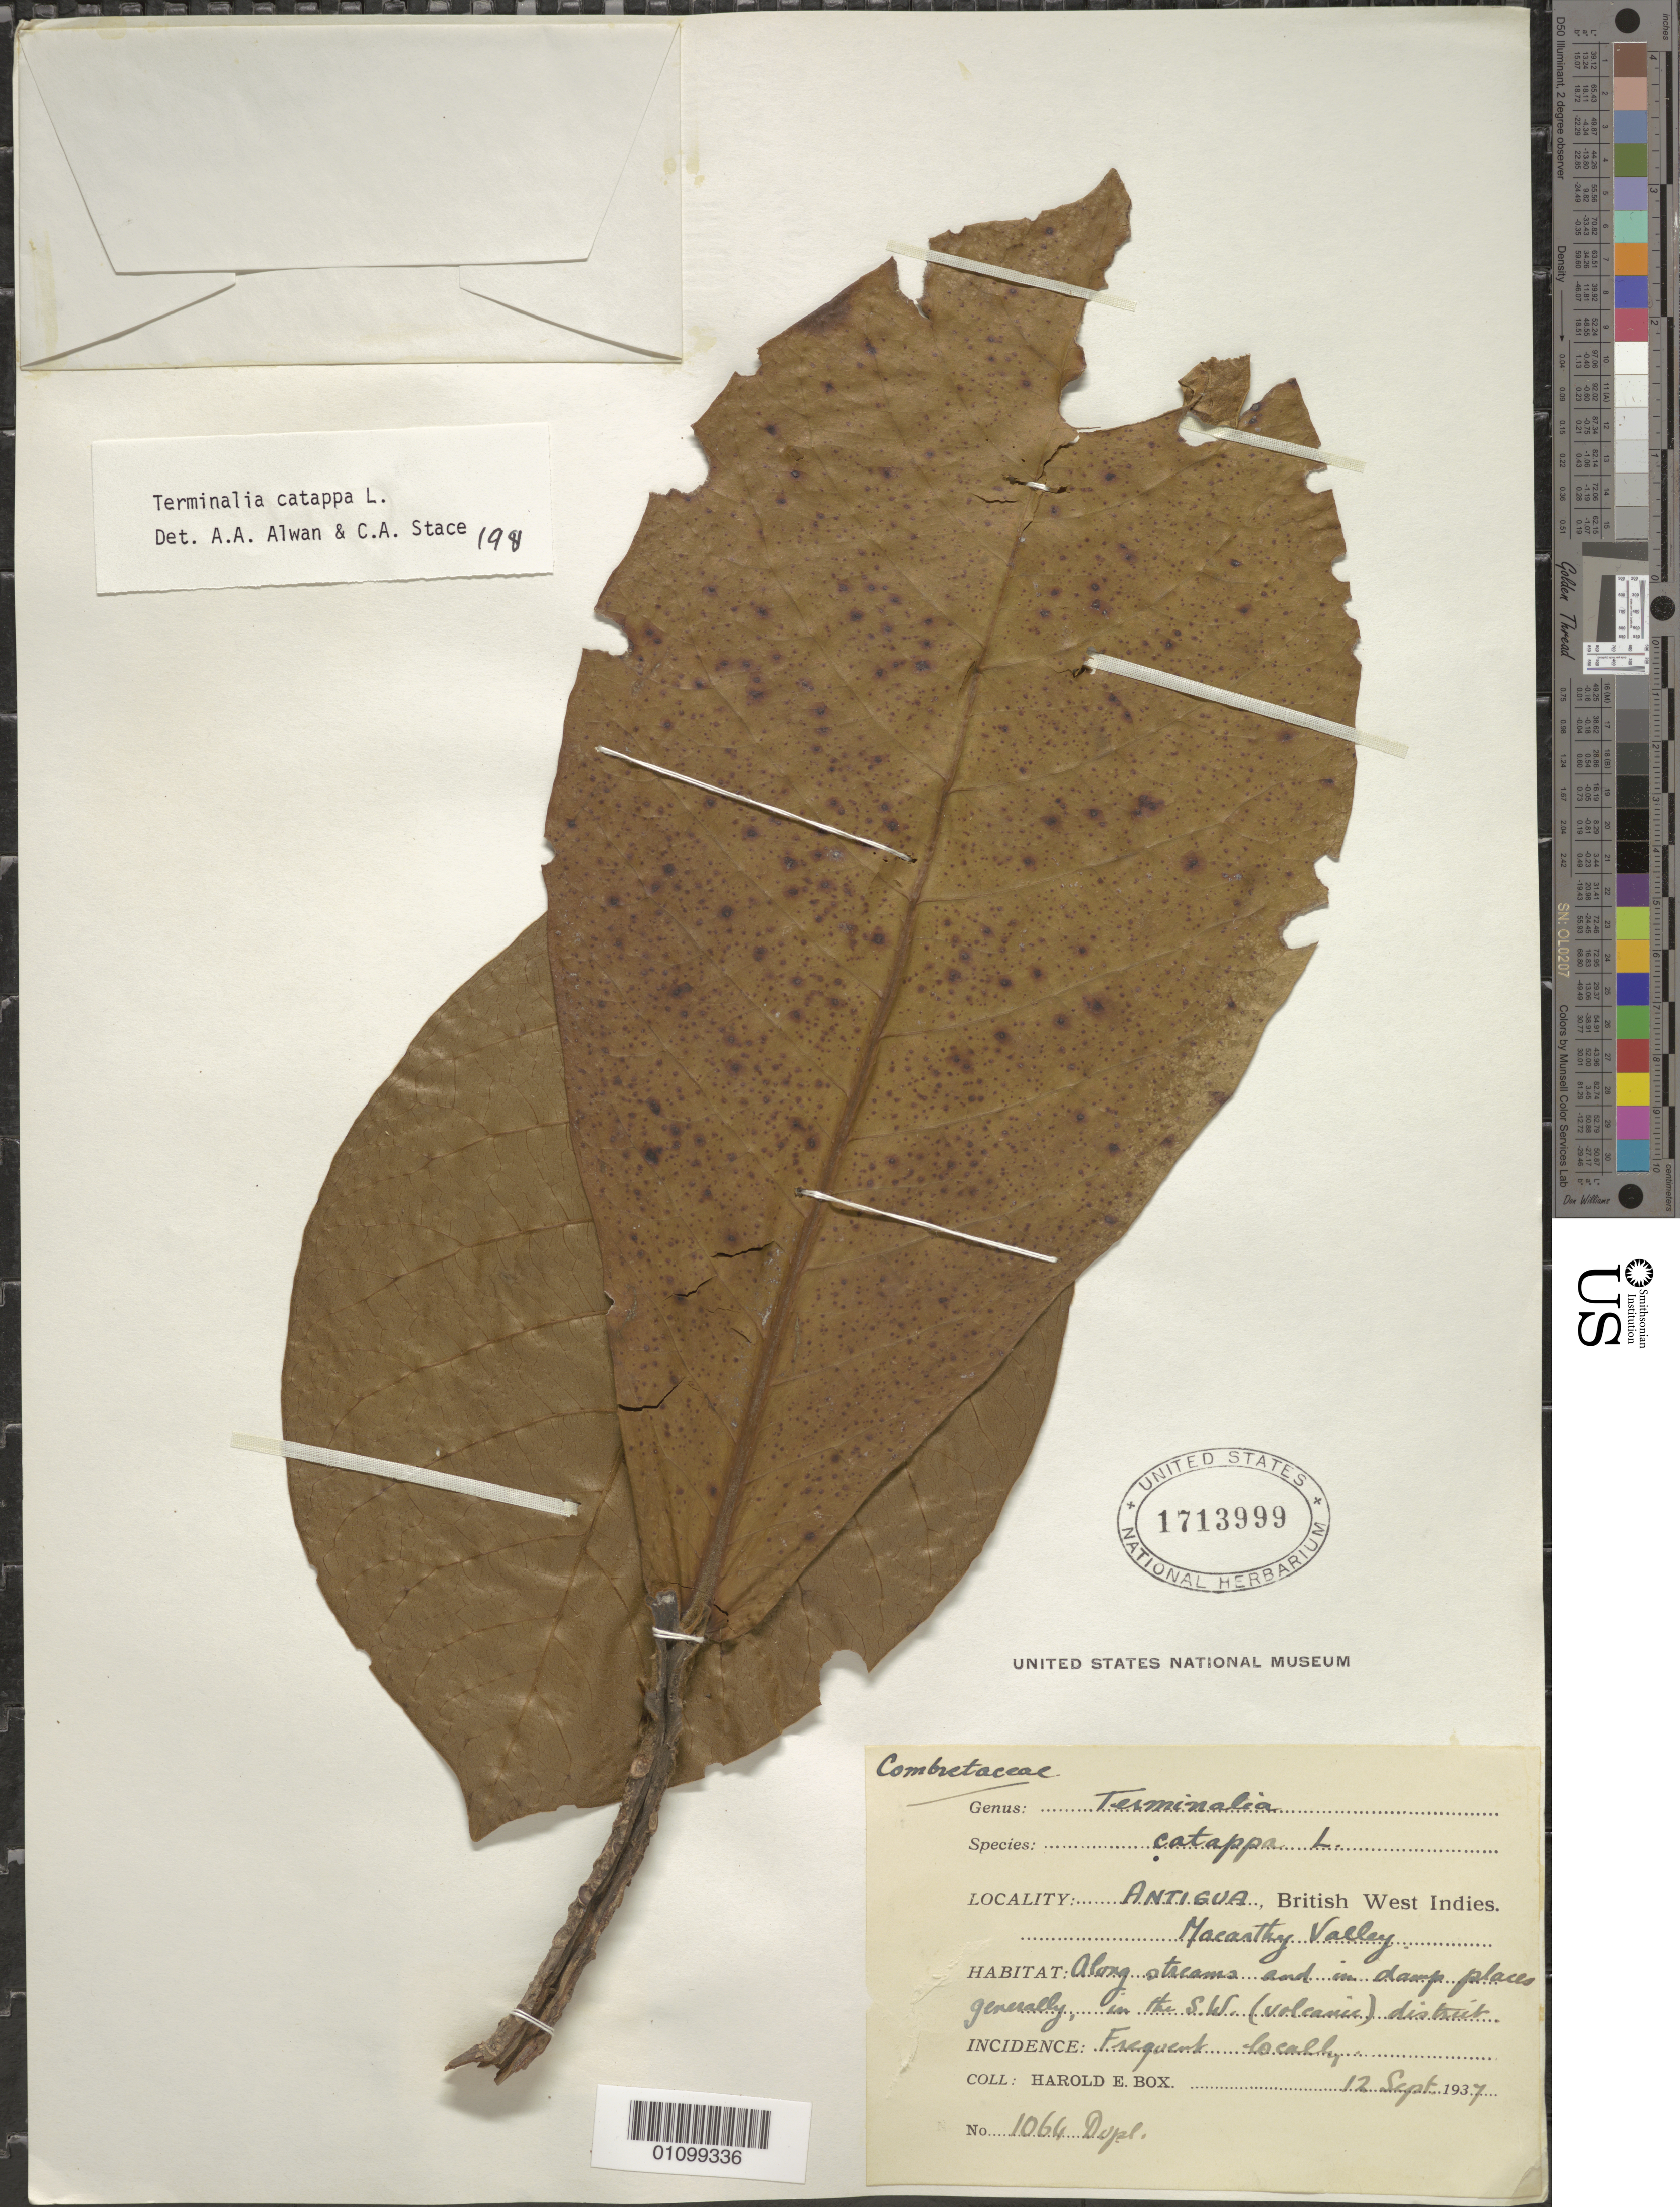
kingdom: Plantae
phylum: Tracheophyta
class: Magnoliopsida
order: Myrtales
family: Combretaceae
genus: Terminalia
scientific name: Terminalia catappa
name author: L.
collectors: H. E. Box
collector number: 1064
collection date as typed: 12 Sep 1937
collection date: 1937-09-12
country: Antigua and Barbuda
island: Antigua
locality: Macarthy Valley. Along streams and in damp places generally, in the SW, volcanic, district.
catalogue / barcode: US 1713999